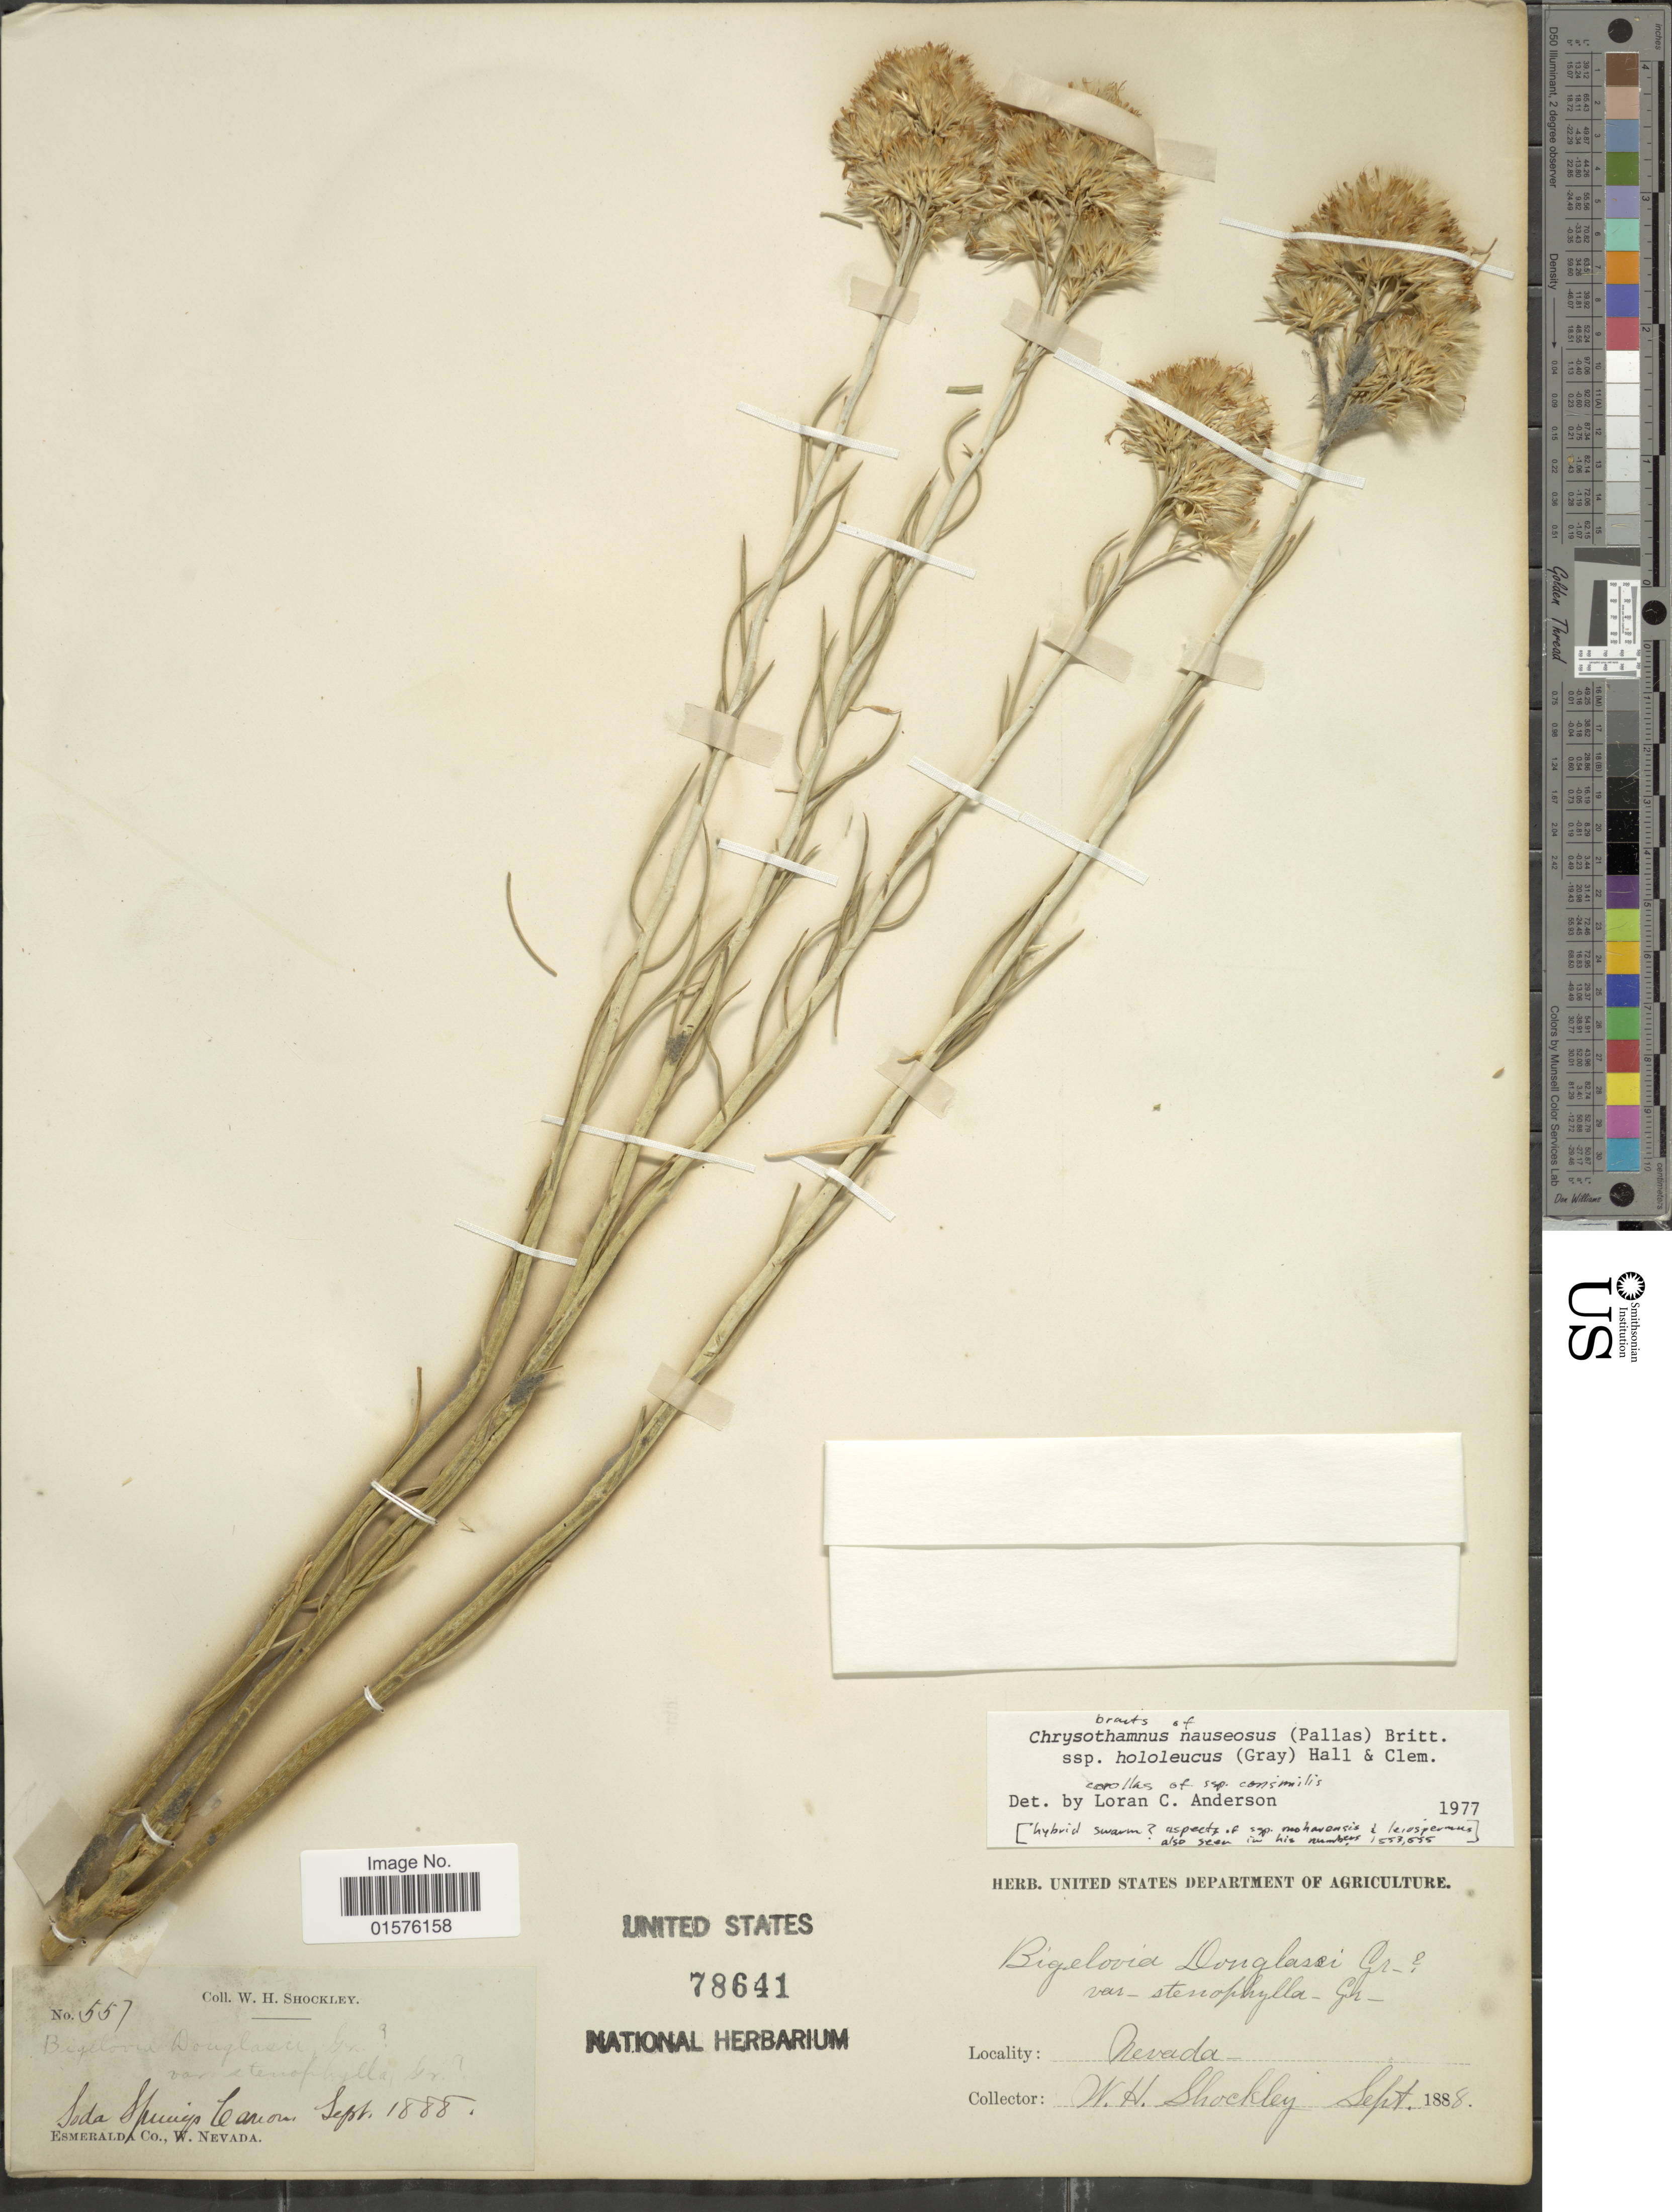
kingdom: Plantae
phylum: Tracheophyta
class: Magnoliopsida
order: Asterales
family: Asteraceae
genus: Ericameria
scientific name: Ericameria nauseosa var. hololeuca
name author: (A. Gray) G.L. Nesom & G.I. Baird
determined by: Urbatsch, Lowell E., Curator (LSU), Louisiana State University (UNITED STATES)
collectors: W. Shockley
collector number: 557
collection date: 1888-09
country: United States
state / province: Nevada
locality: Ioda Springs Cañon, Esmerlada Co, W. Nevada.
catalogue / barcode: US 78641